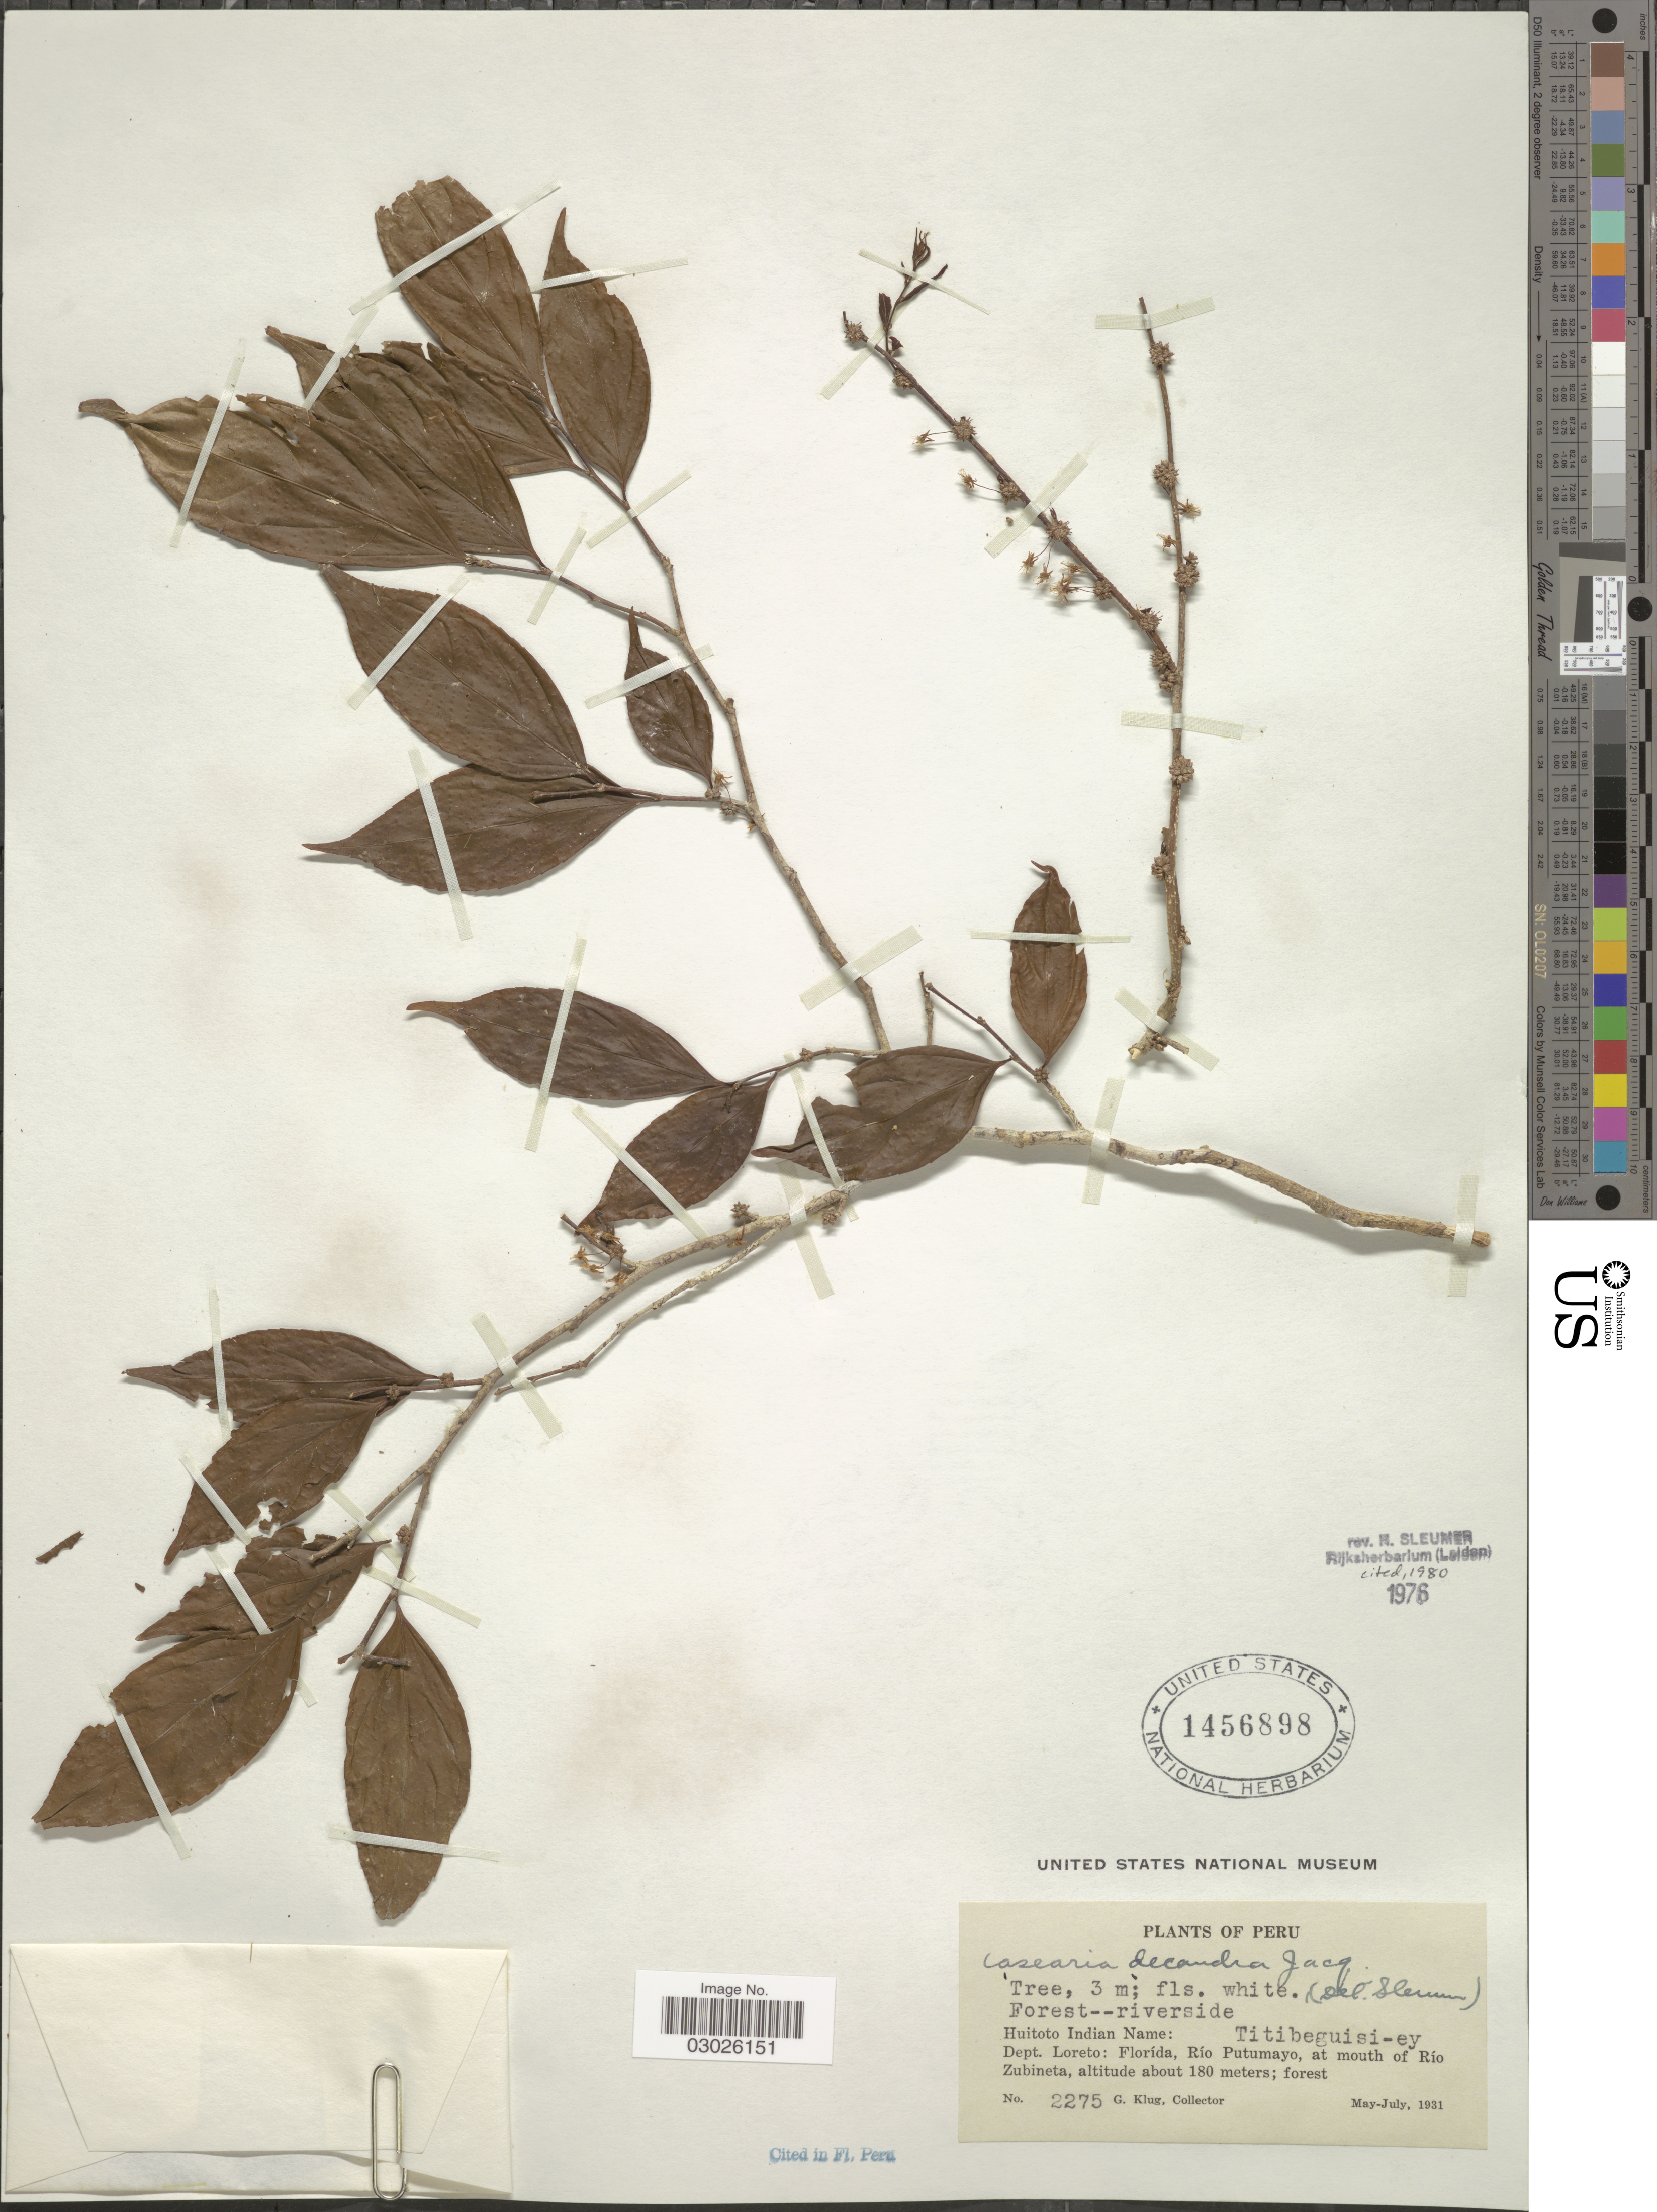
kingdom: Plantae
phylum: Tracheophyta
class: Magnoliopsida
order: Malpighiales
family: Salicaceae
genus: Casearia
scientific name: Casearia decandra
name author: Jacq.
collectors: G. Klug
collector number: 2275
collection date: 1931-05/1931-07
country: Peru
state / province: Loreto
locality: Dept. Loreto: Florída, Río Putumayo, at mouth of Río Zubineta.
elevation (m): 180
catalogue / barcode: US 1456998